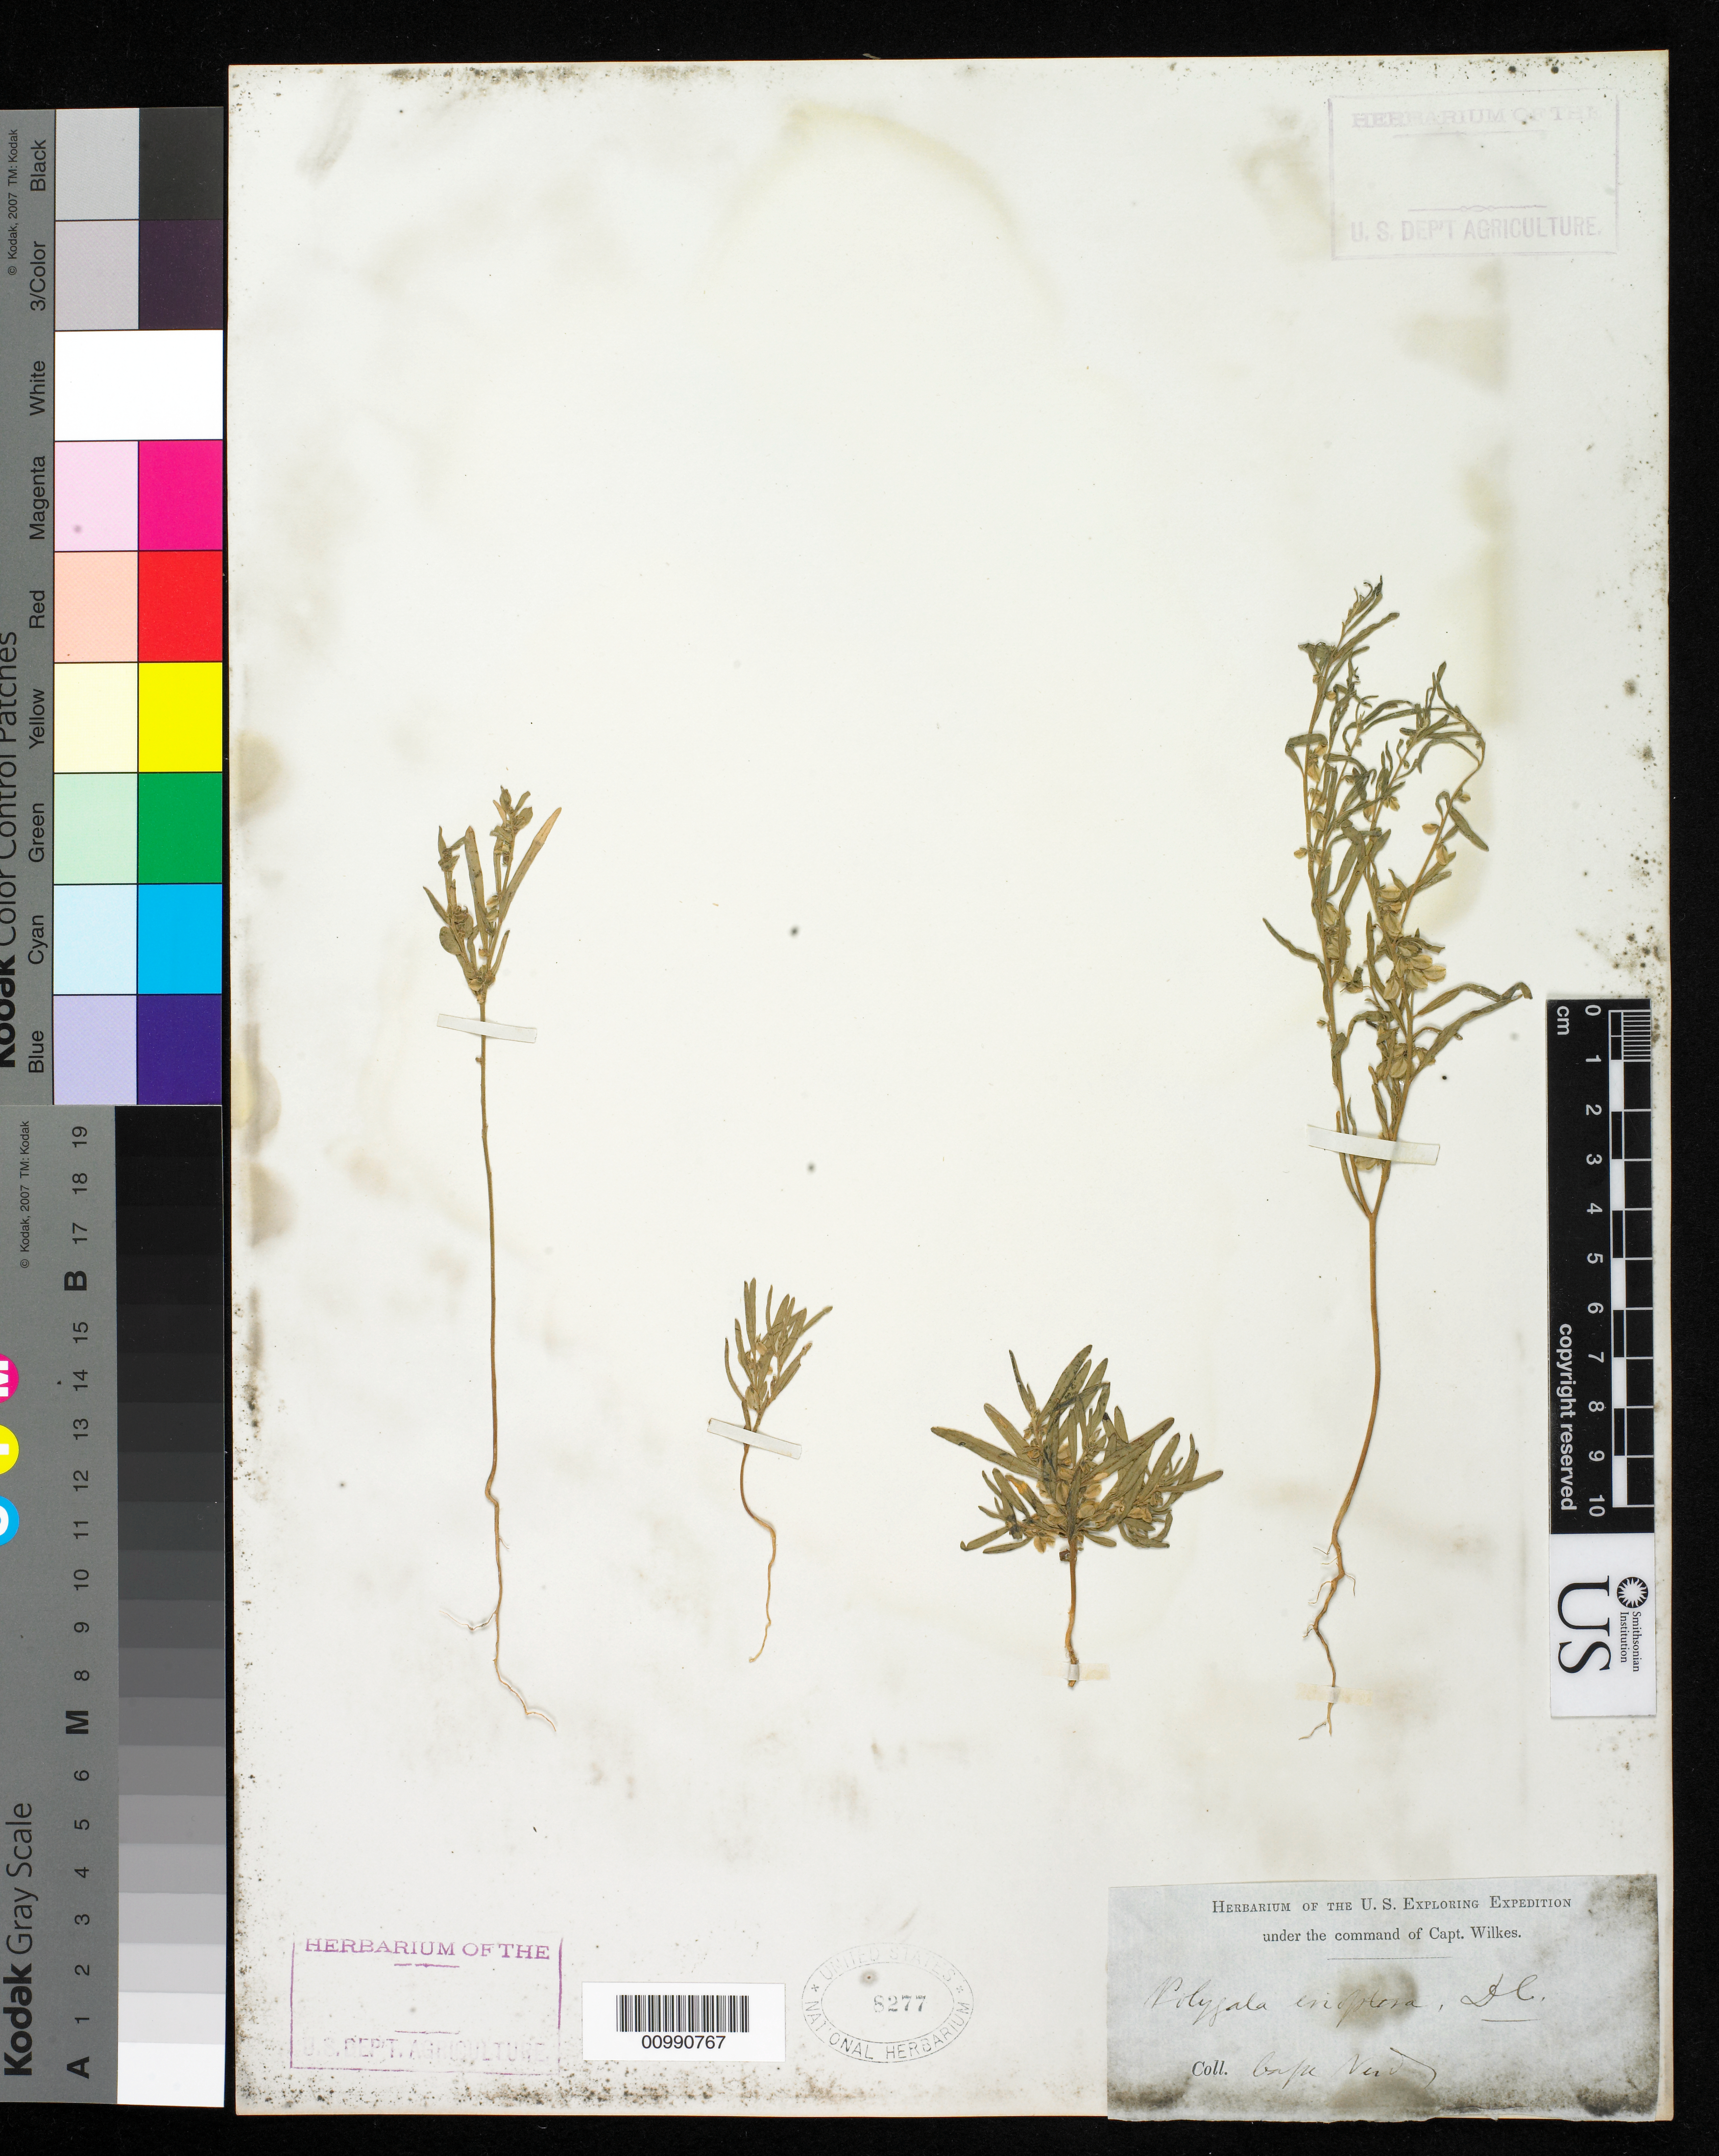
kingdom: Plantae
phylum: Tracheophyta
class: Magnoliopsida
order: Fabales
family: Polygalaceae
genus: Polygala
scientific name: Polygala erioptera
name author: DC.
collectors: Wilkes Explor. Exped.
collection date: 1838/1842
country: Cape Verde Islands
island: Cape Verde Is.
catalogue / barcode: US 8277